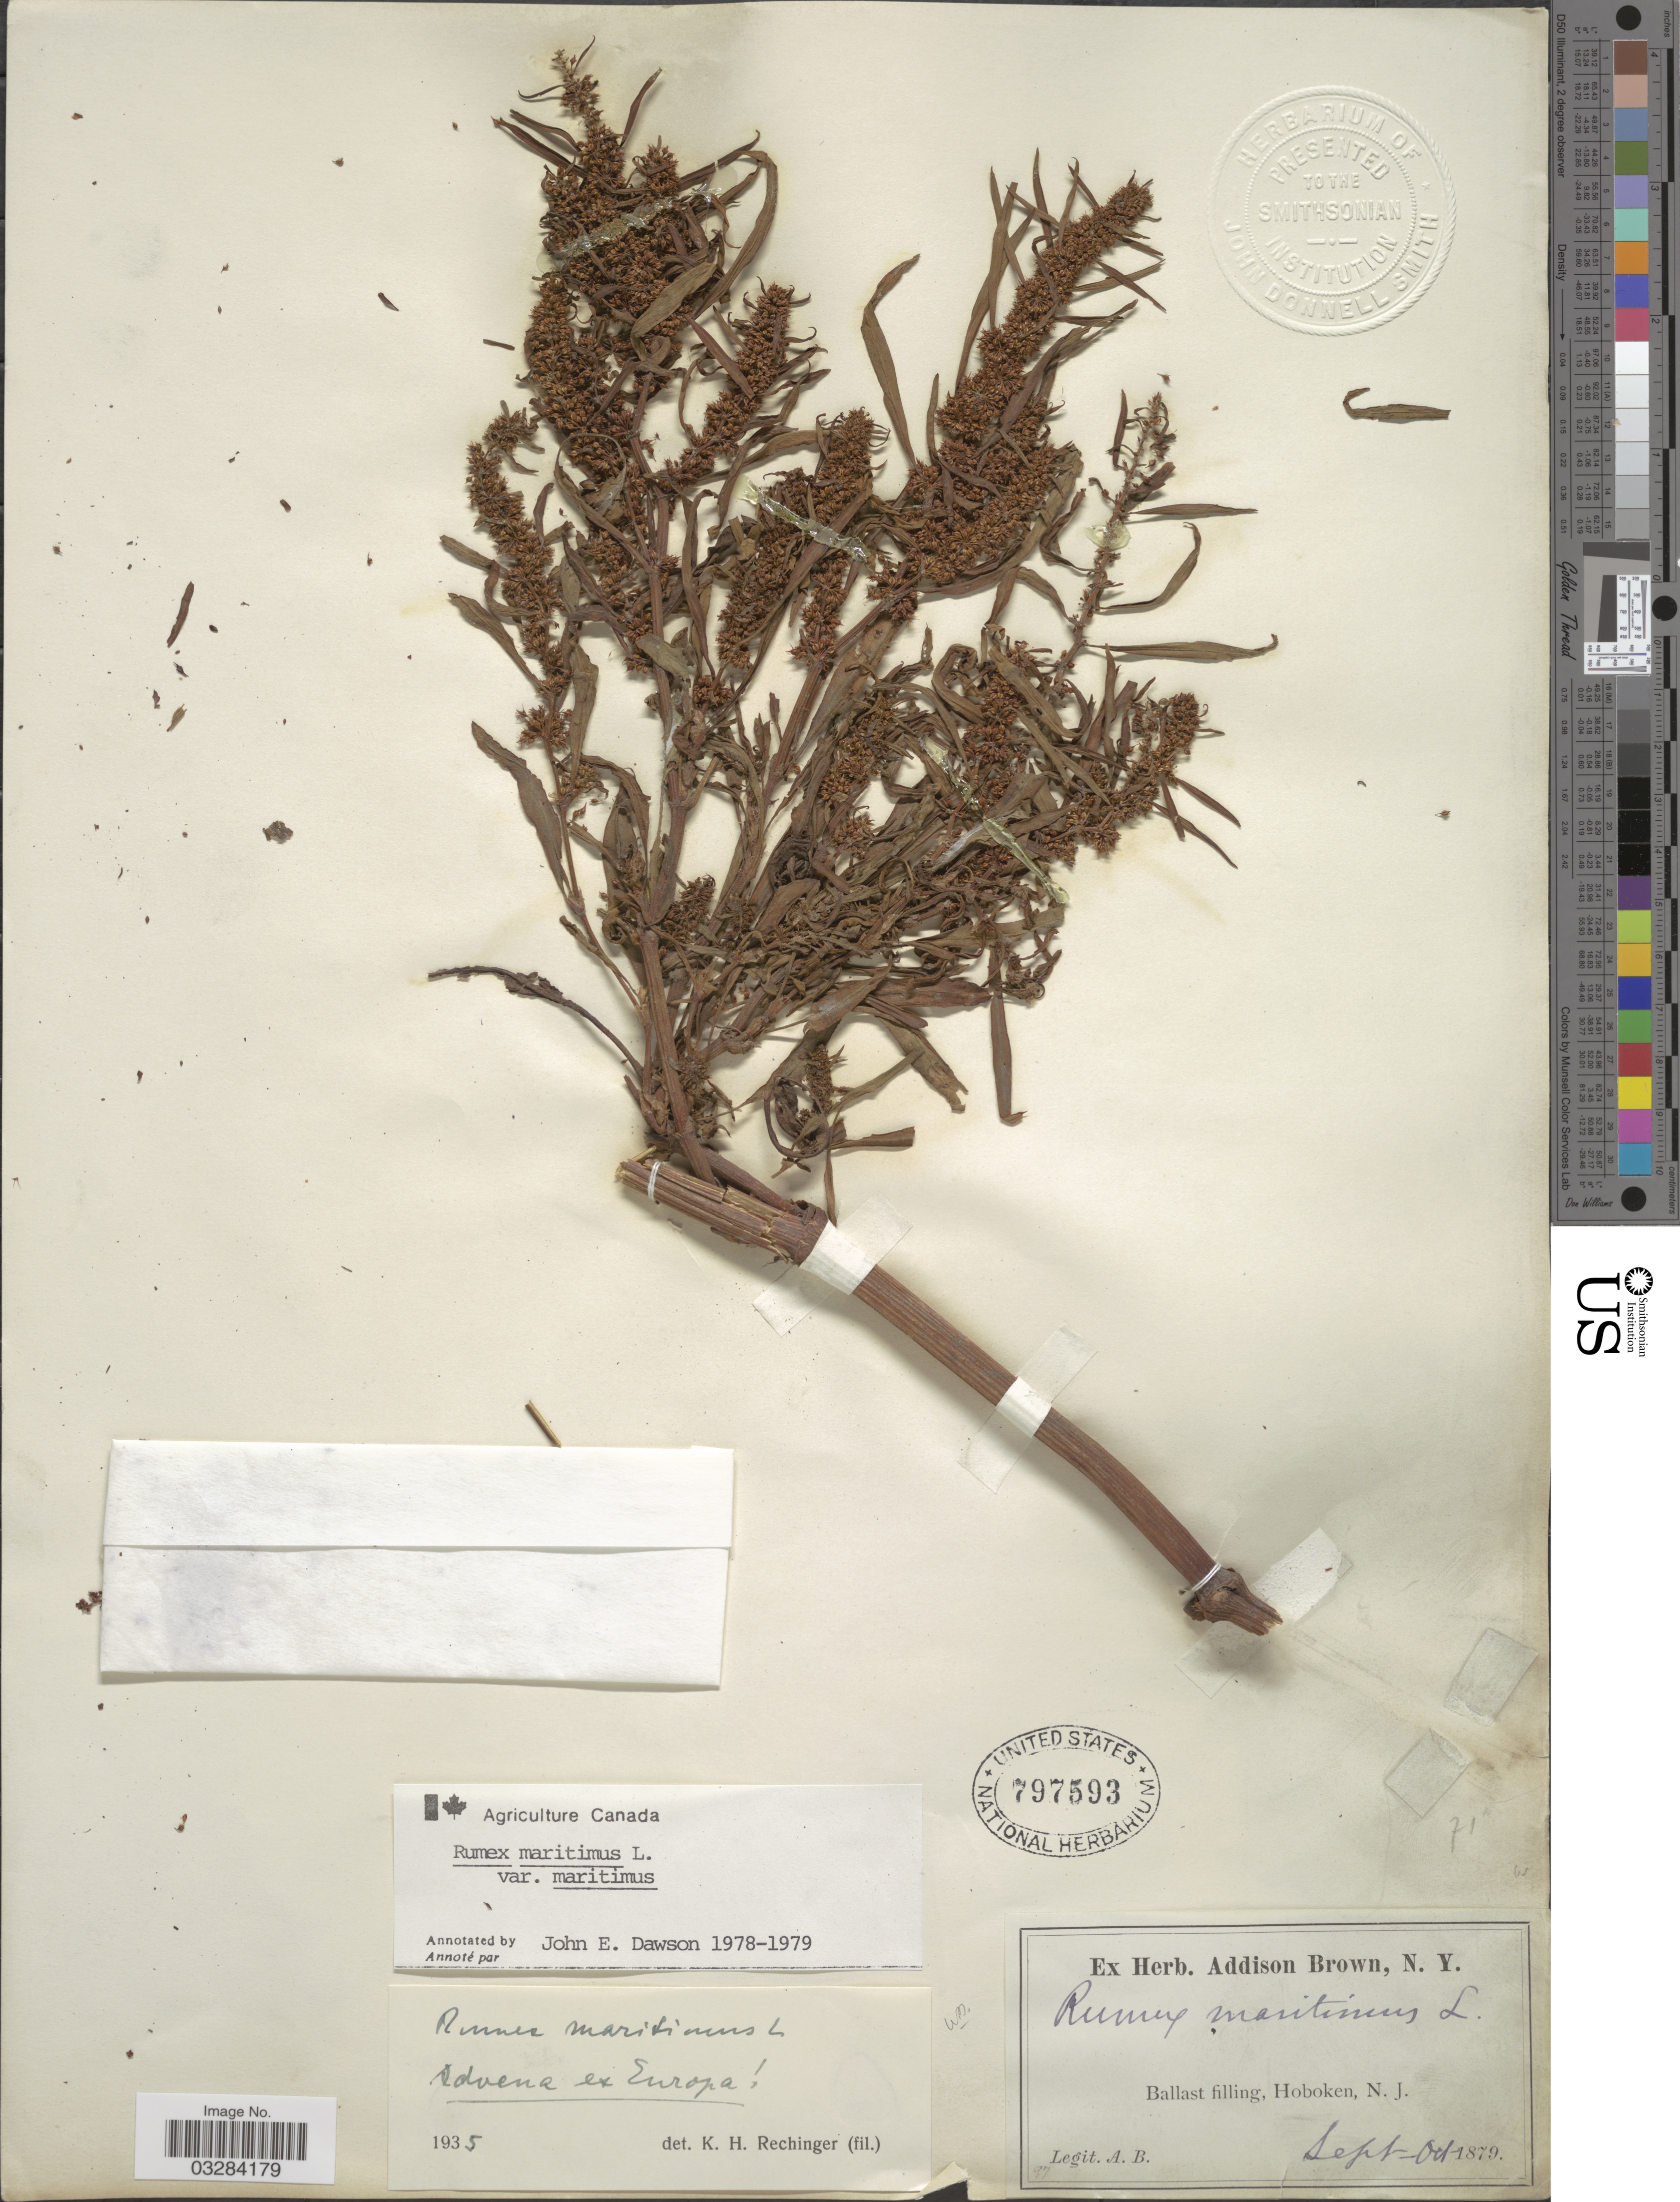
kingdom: Plantae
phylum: Tracheophyta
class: Magnoliopsida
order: Caryophyllales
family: Polygonaceae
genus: Rumex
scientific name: Rumex maritimus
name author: L.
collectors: A. Brown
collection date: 1879-09/1879-10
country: United States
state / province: New Jersey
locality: Ballast filling, Hoboken.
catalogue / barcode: US 797593